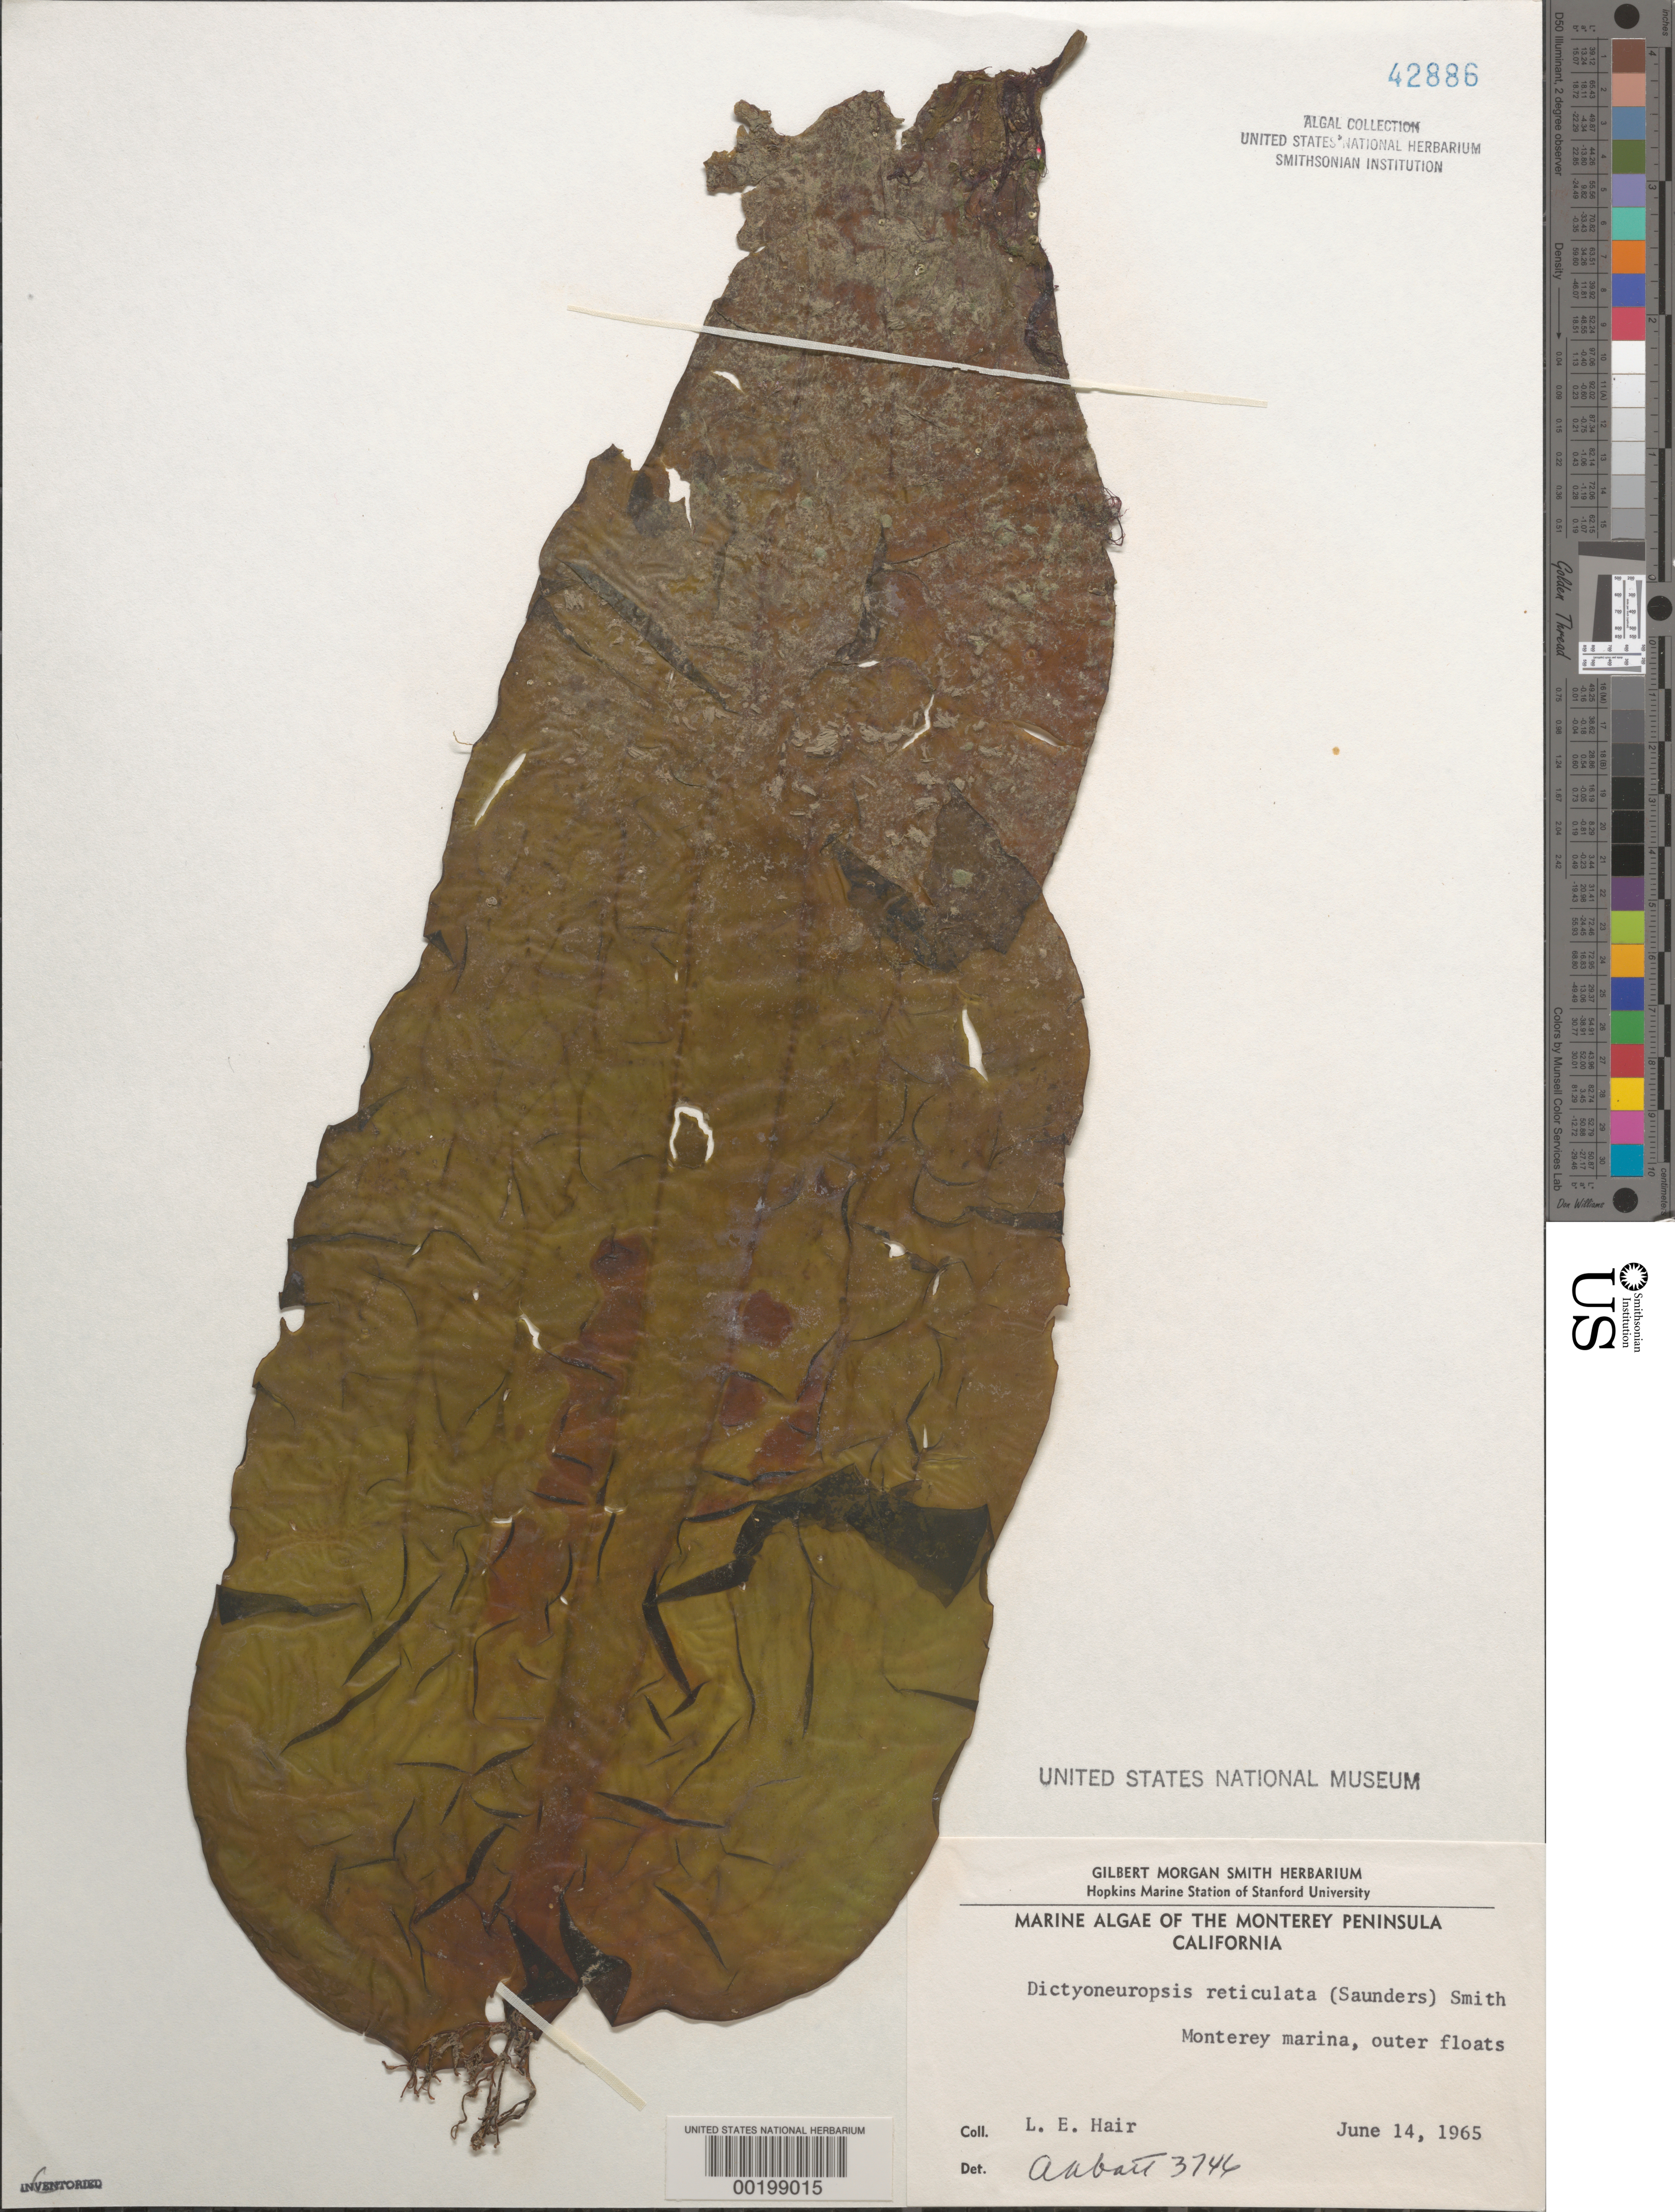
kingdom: Chromista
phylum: Ochrophyta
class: Phaeophyceae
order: Laminariales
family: Costariaceae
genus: Dictyoneurum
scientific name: Dictyoneurum reticulatum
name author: (D.A. Saunders) P.C. Silva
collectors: L. Hair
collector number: IAA 3746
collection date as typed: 14 Jun 1965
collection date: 1965-06-14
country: United States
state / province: California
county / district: Monterey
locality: Monterey Marina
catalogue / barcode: US 42886